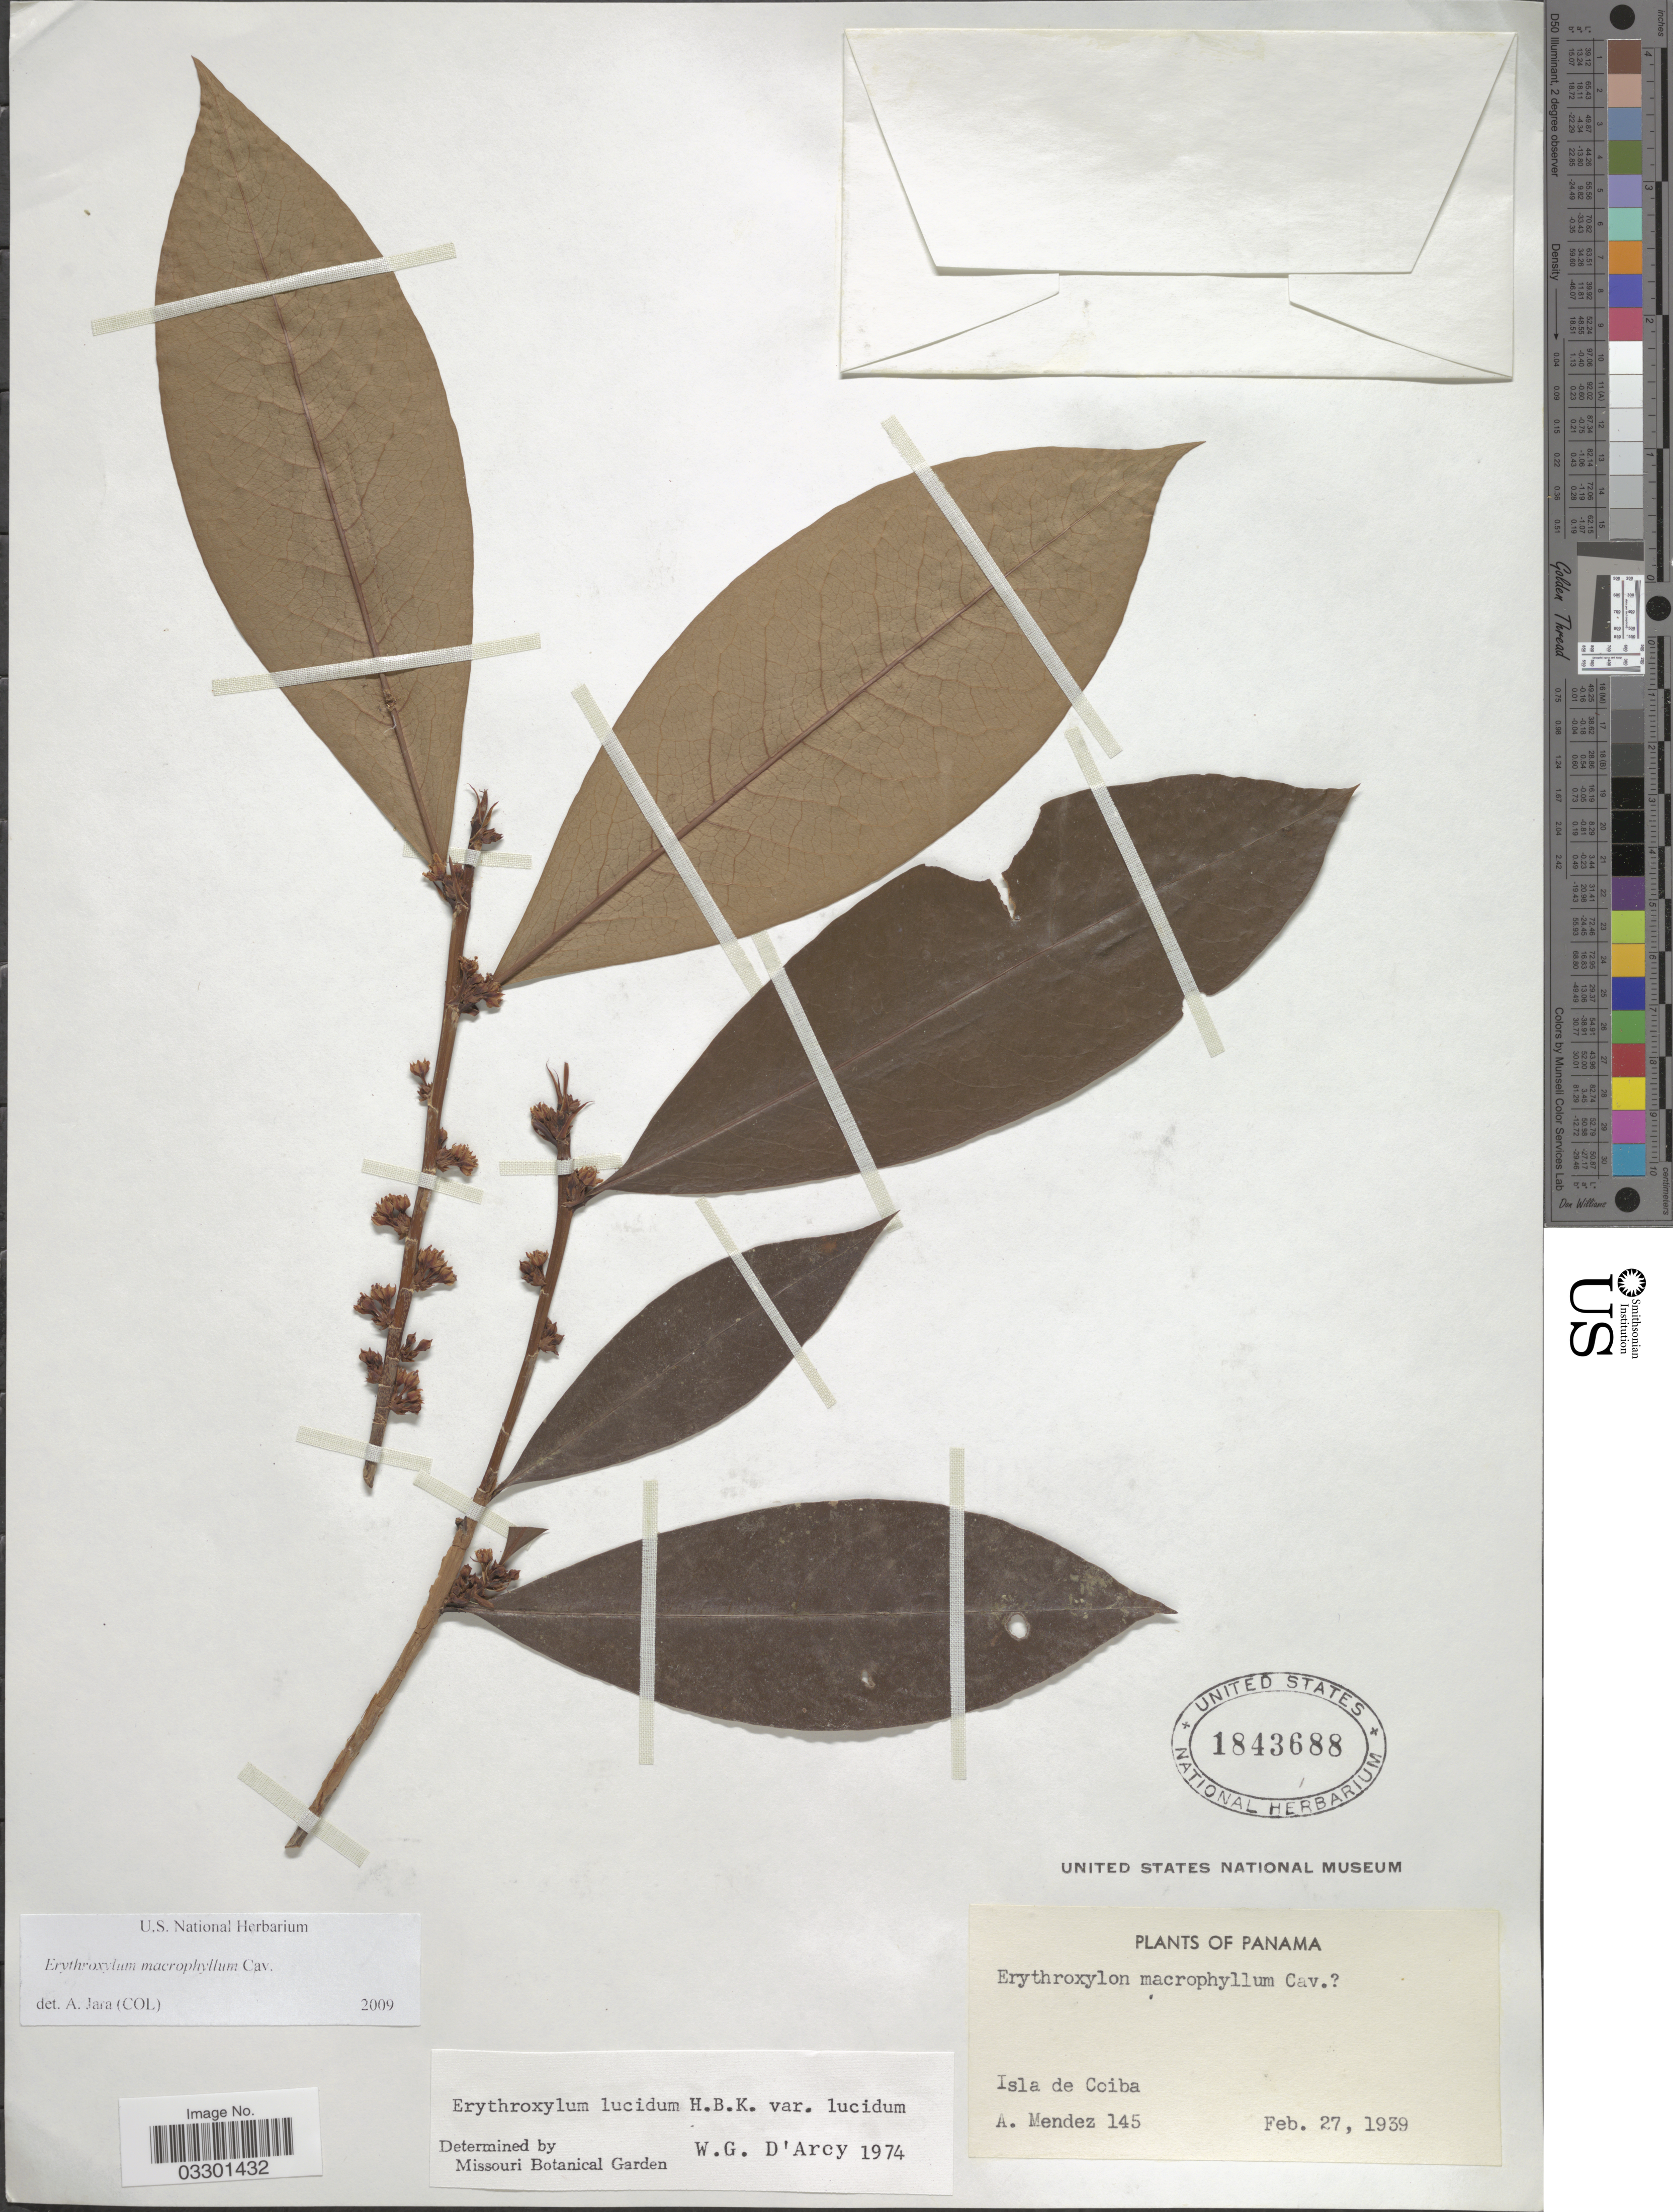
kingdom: Plantae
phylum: Tracheophyta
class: Magnoliopsida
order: Malpighiales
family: Erythroxylaceae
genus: Erythroxylum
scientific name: Erythroxylum macrophyllum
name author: Cav.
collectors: A. Mendez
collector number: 145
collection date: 1939-02-27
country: Panama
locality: Isla de Coiba.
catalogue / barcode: US 1843688